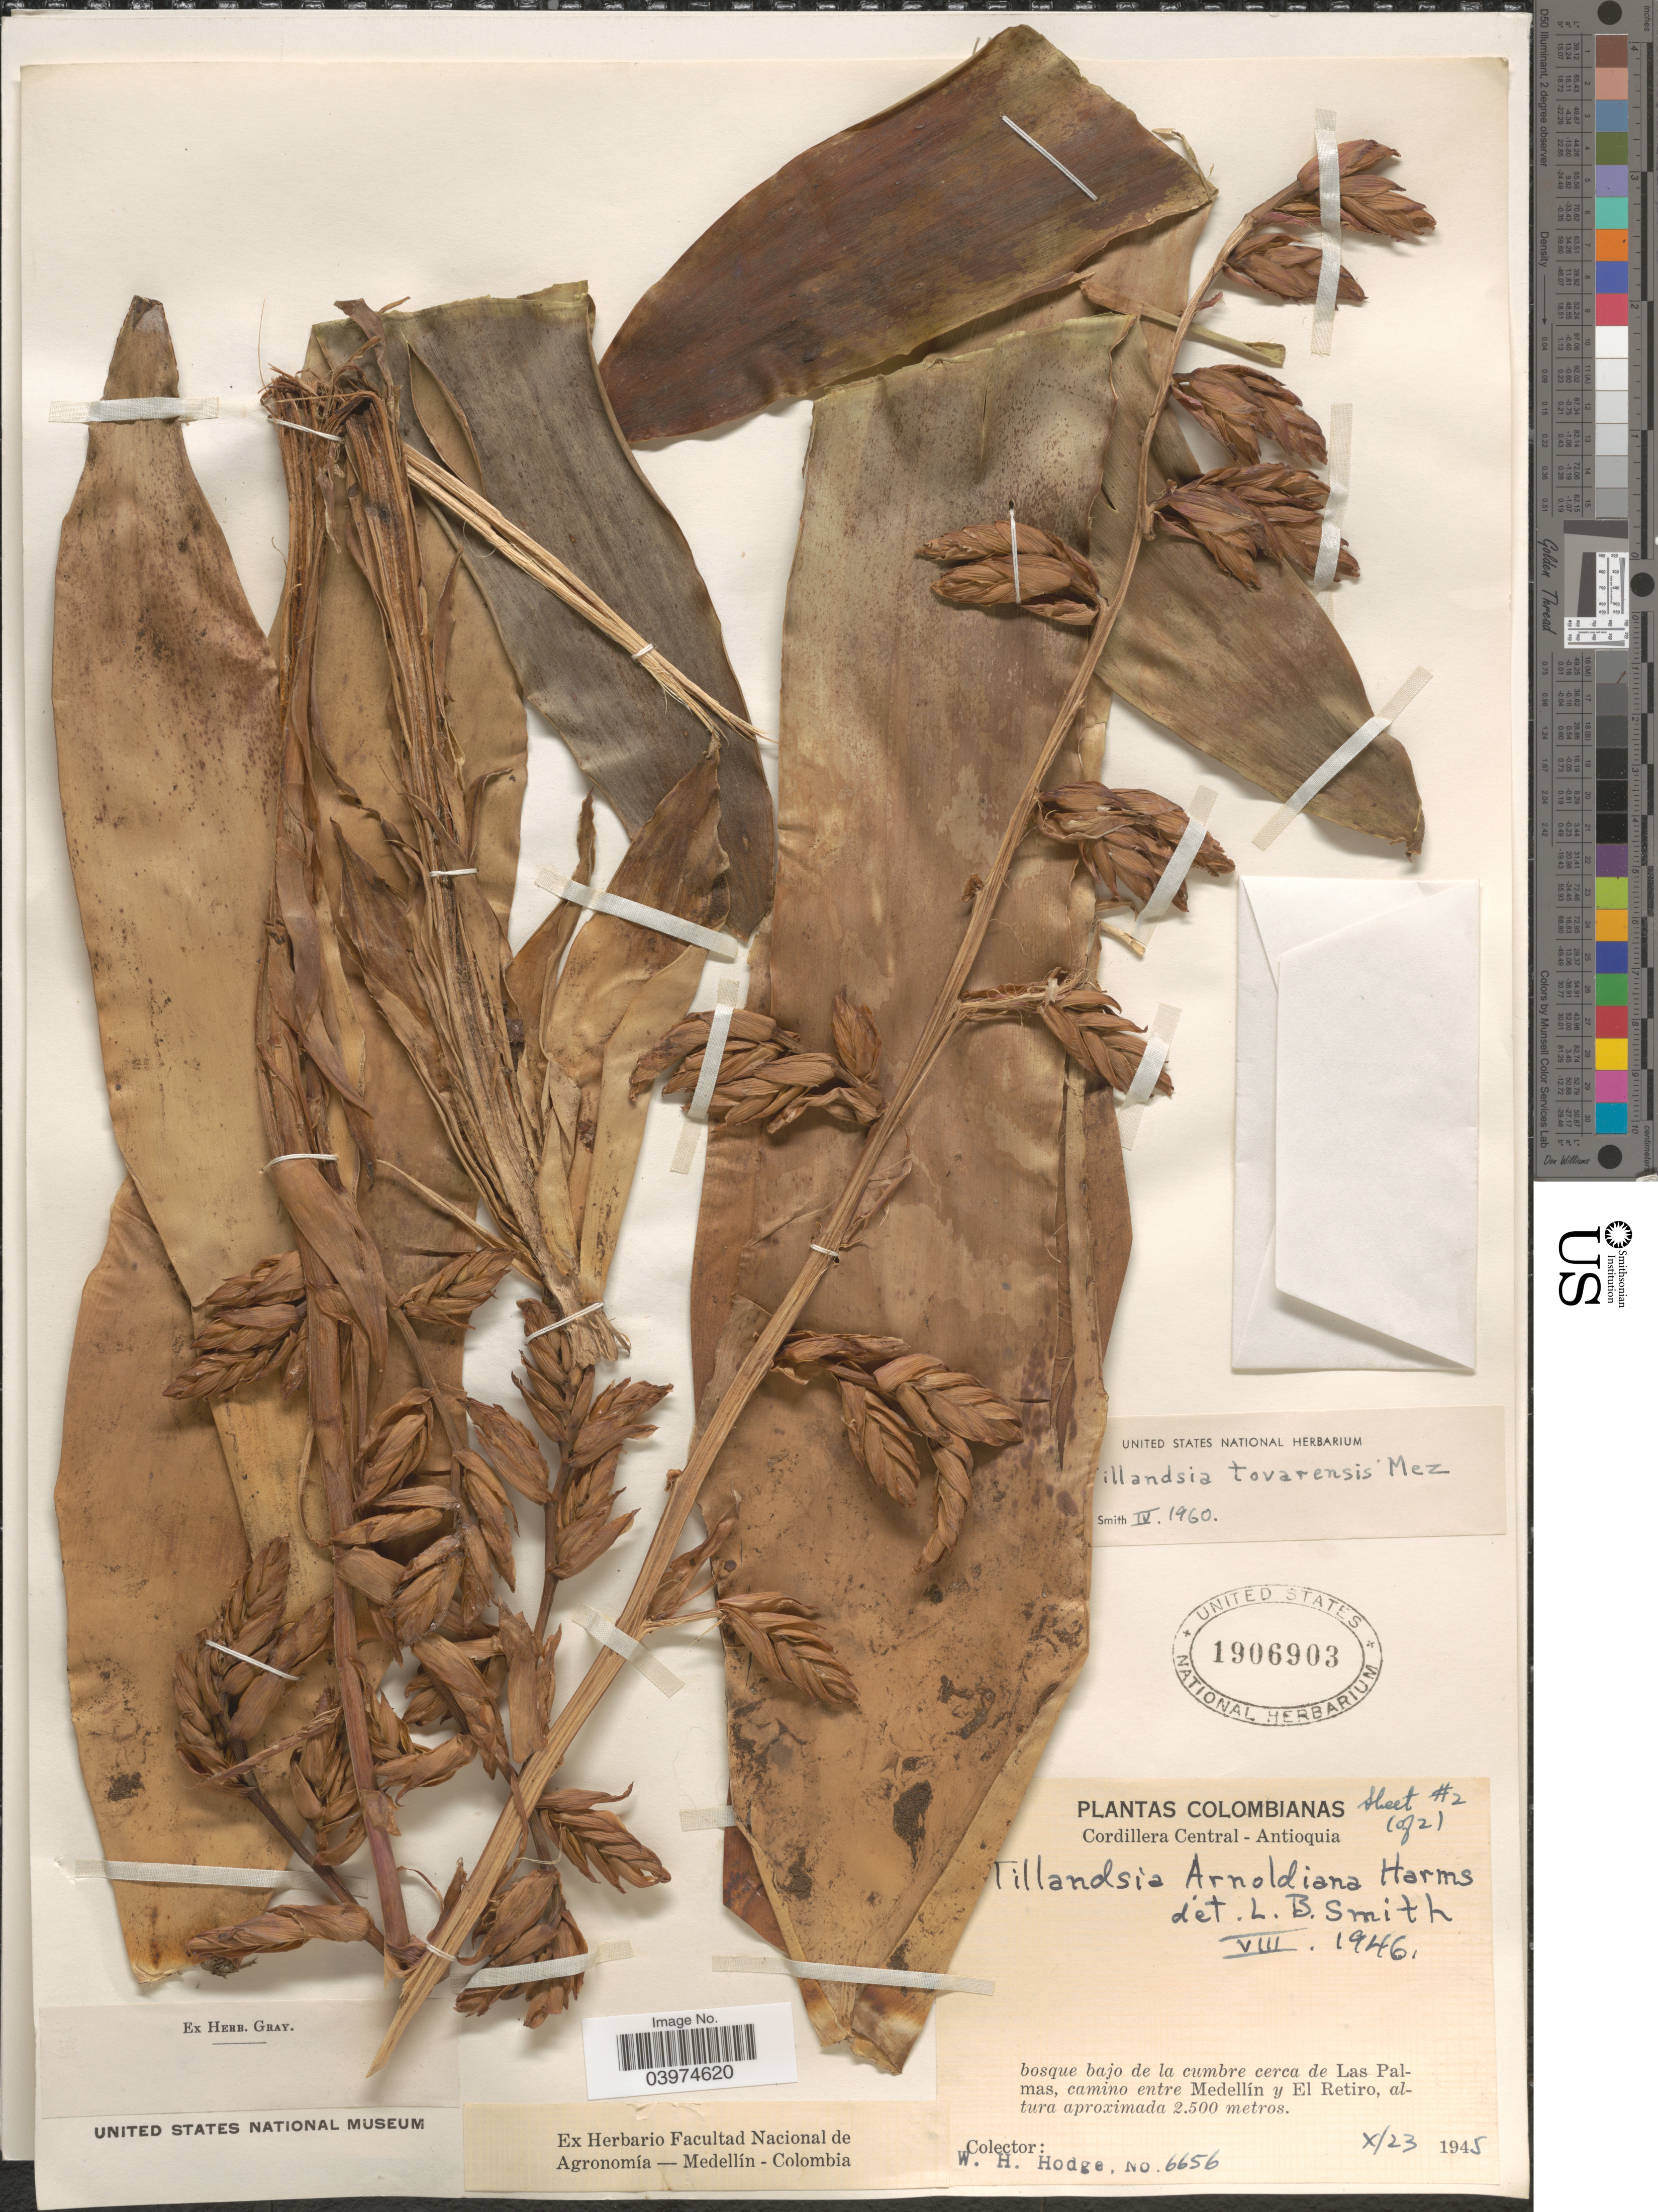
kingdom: Plantae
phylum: Tracheophyta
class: Liliopsida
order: Poales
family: Bromeliaceae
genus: Tillandsia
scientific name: Tillandsia tovarensis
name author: Mez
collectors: W. Hodge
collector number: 6656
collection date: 1945-10-23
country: Colombia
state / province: Antioquia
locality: Cordillera Central. Bosque bajo de la cumbre cerca de Las Palmas, camino entre Medellín y El Retiro.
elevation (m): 2500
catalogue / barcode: US 1906903